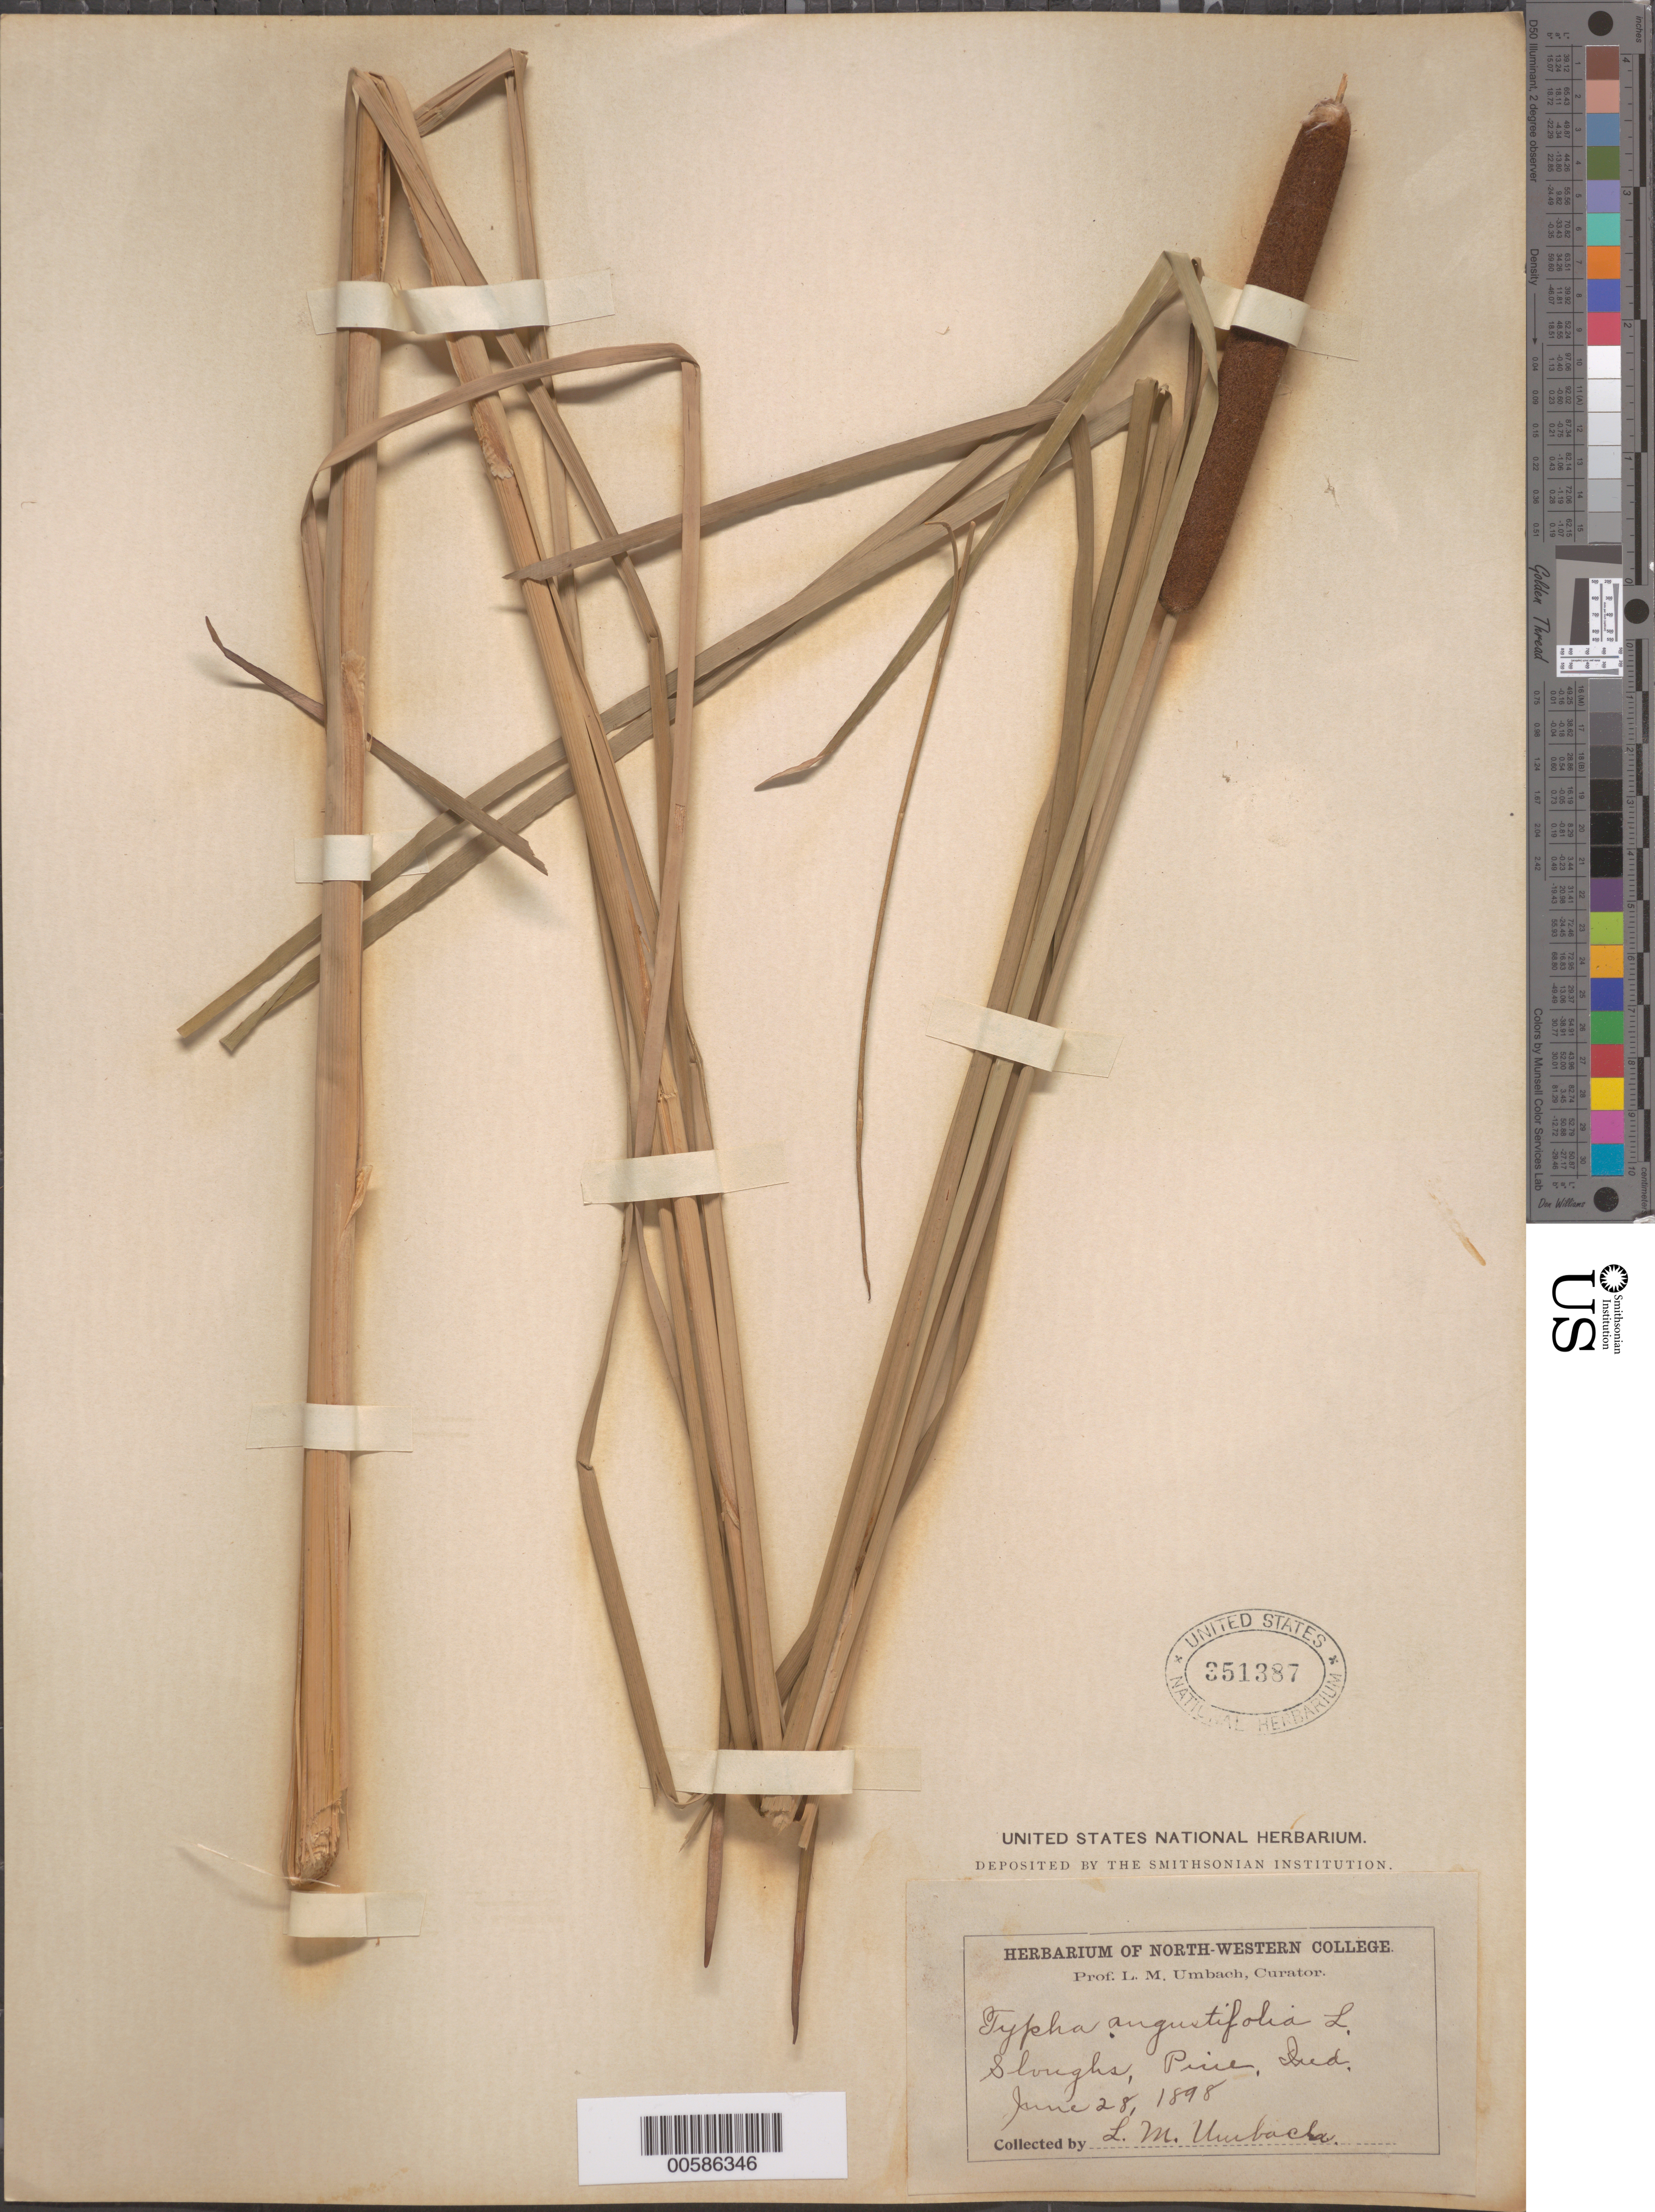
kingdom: Plantae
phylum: Tracheophyta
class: Liliopsida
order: Poales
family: Typhaceae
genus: Typha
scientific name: Typha angustifolia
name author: L.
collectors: L. M. Umbach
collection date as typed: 28 Jun 1898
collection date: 1898-06-28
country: United States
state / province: Indiana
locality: Soughs, Pine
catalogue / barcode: US 351387